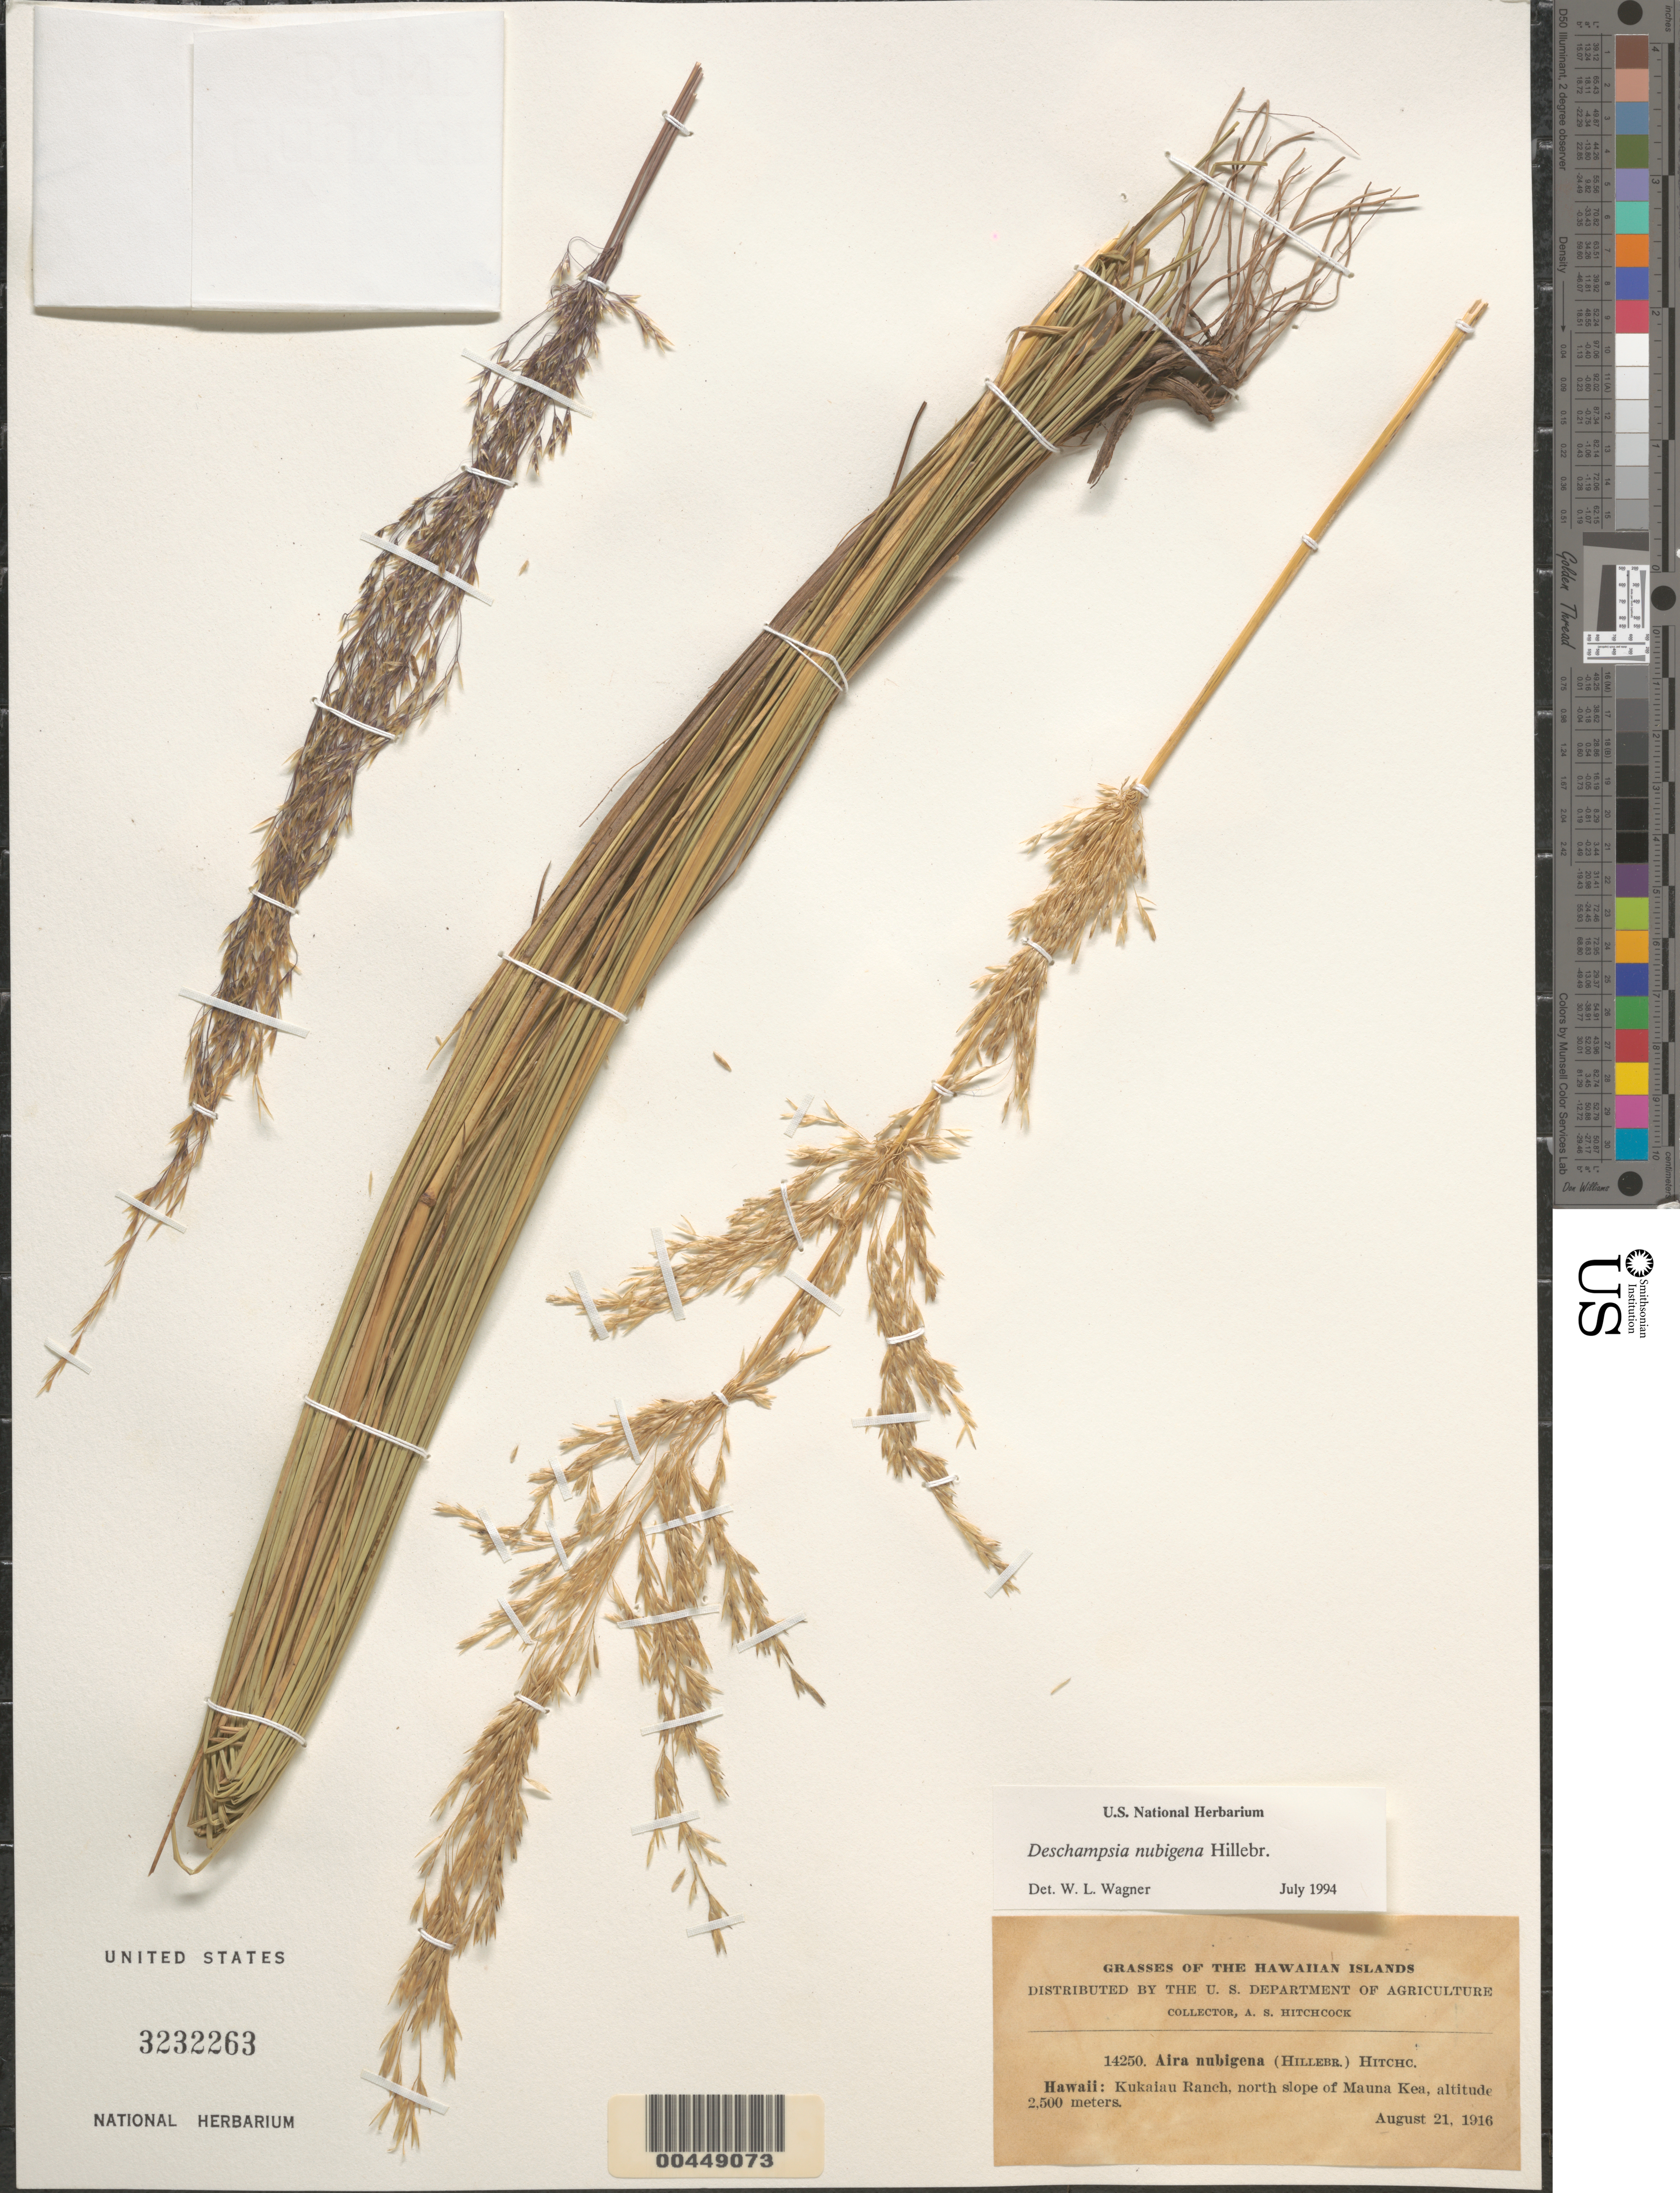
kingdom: Plantae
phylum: Tracheophyta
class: Liliopsida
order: Poales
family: Poaceae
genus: Deschampsia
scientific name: Deschampsia nubigena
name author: Hillebr.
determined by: Wagner, W. L., (BOT), Smithsonian Institution - National Museum of Natural History (UNITED STATES)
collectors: A. S. Hitchcock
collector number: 14250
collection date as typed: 21 Aug 1916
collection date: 1916-08-21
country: United States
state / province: Hawaii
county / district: Hawaii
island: Hawaii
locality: Kukaiau Ranch, N slope of Mauna Kea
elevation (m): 2500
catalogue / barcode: US 3232263